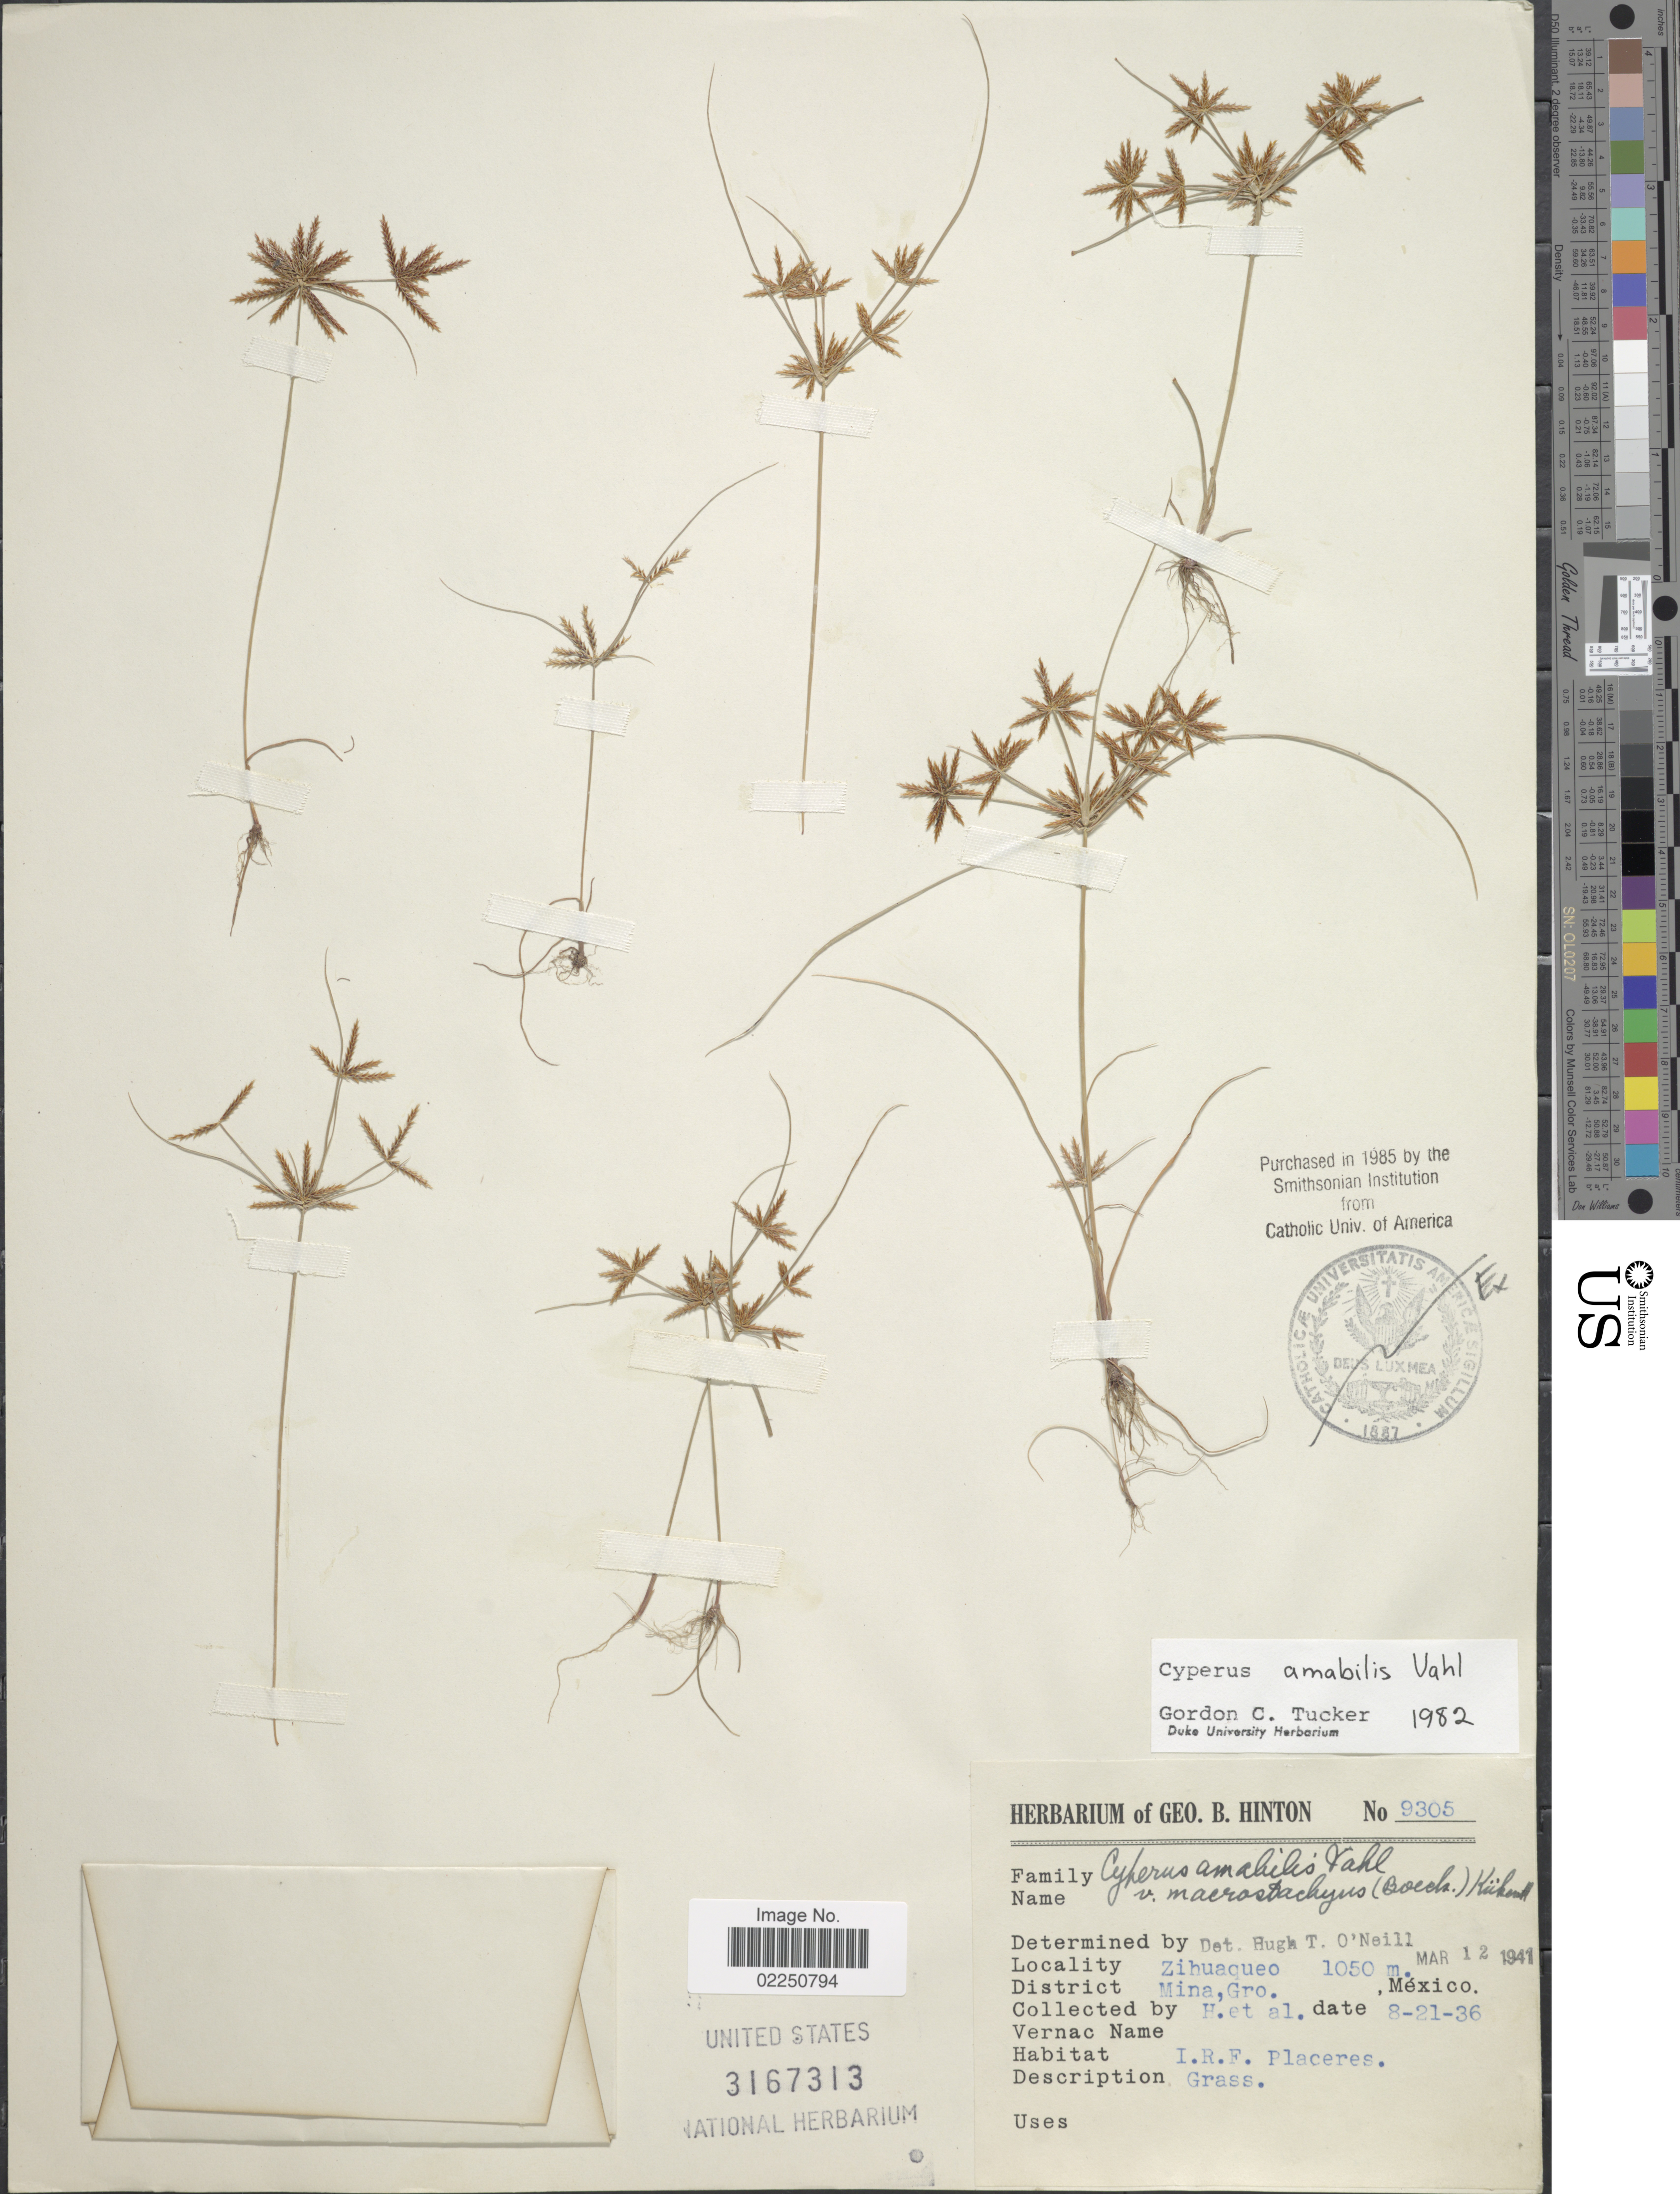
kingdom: Plantae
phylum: Tracheophyta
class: Liliopsida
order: Poales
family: Cyperaceae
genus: Cyperus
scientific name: Cyperus amabilis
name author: Vahl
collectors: G. B. Hinton & et al.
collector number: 9305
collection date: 1936-08-21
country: Mexico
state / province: Guerrero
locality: Zihuaqueo. District Mina, Gro.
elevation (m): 1050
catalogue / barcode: US 3167313